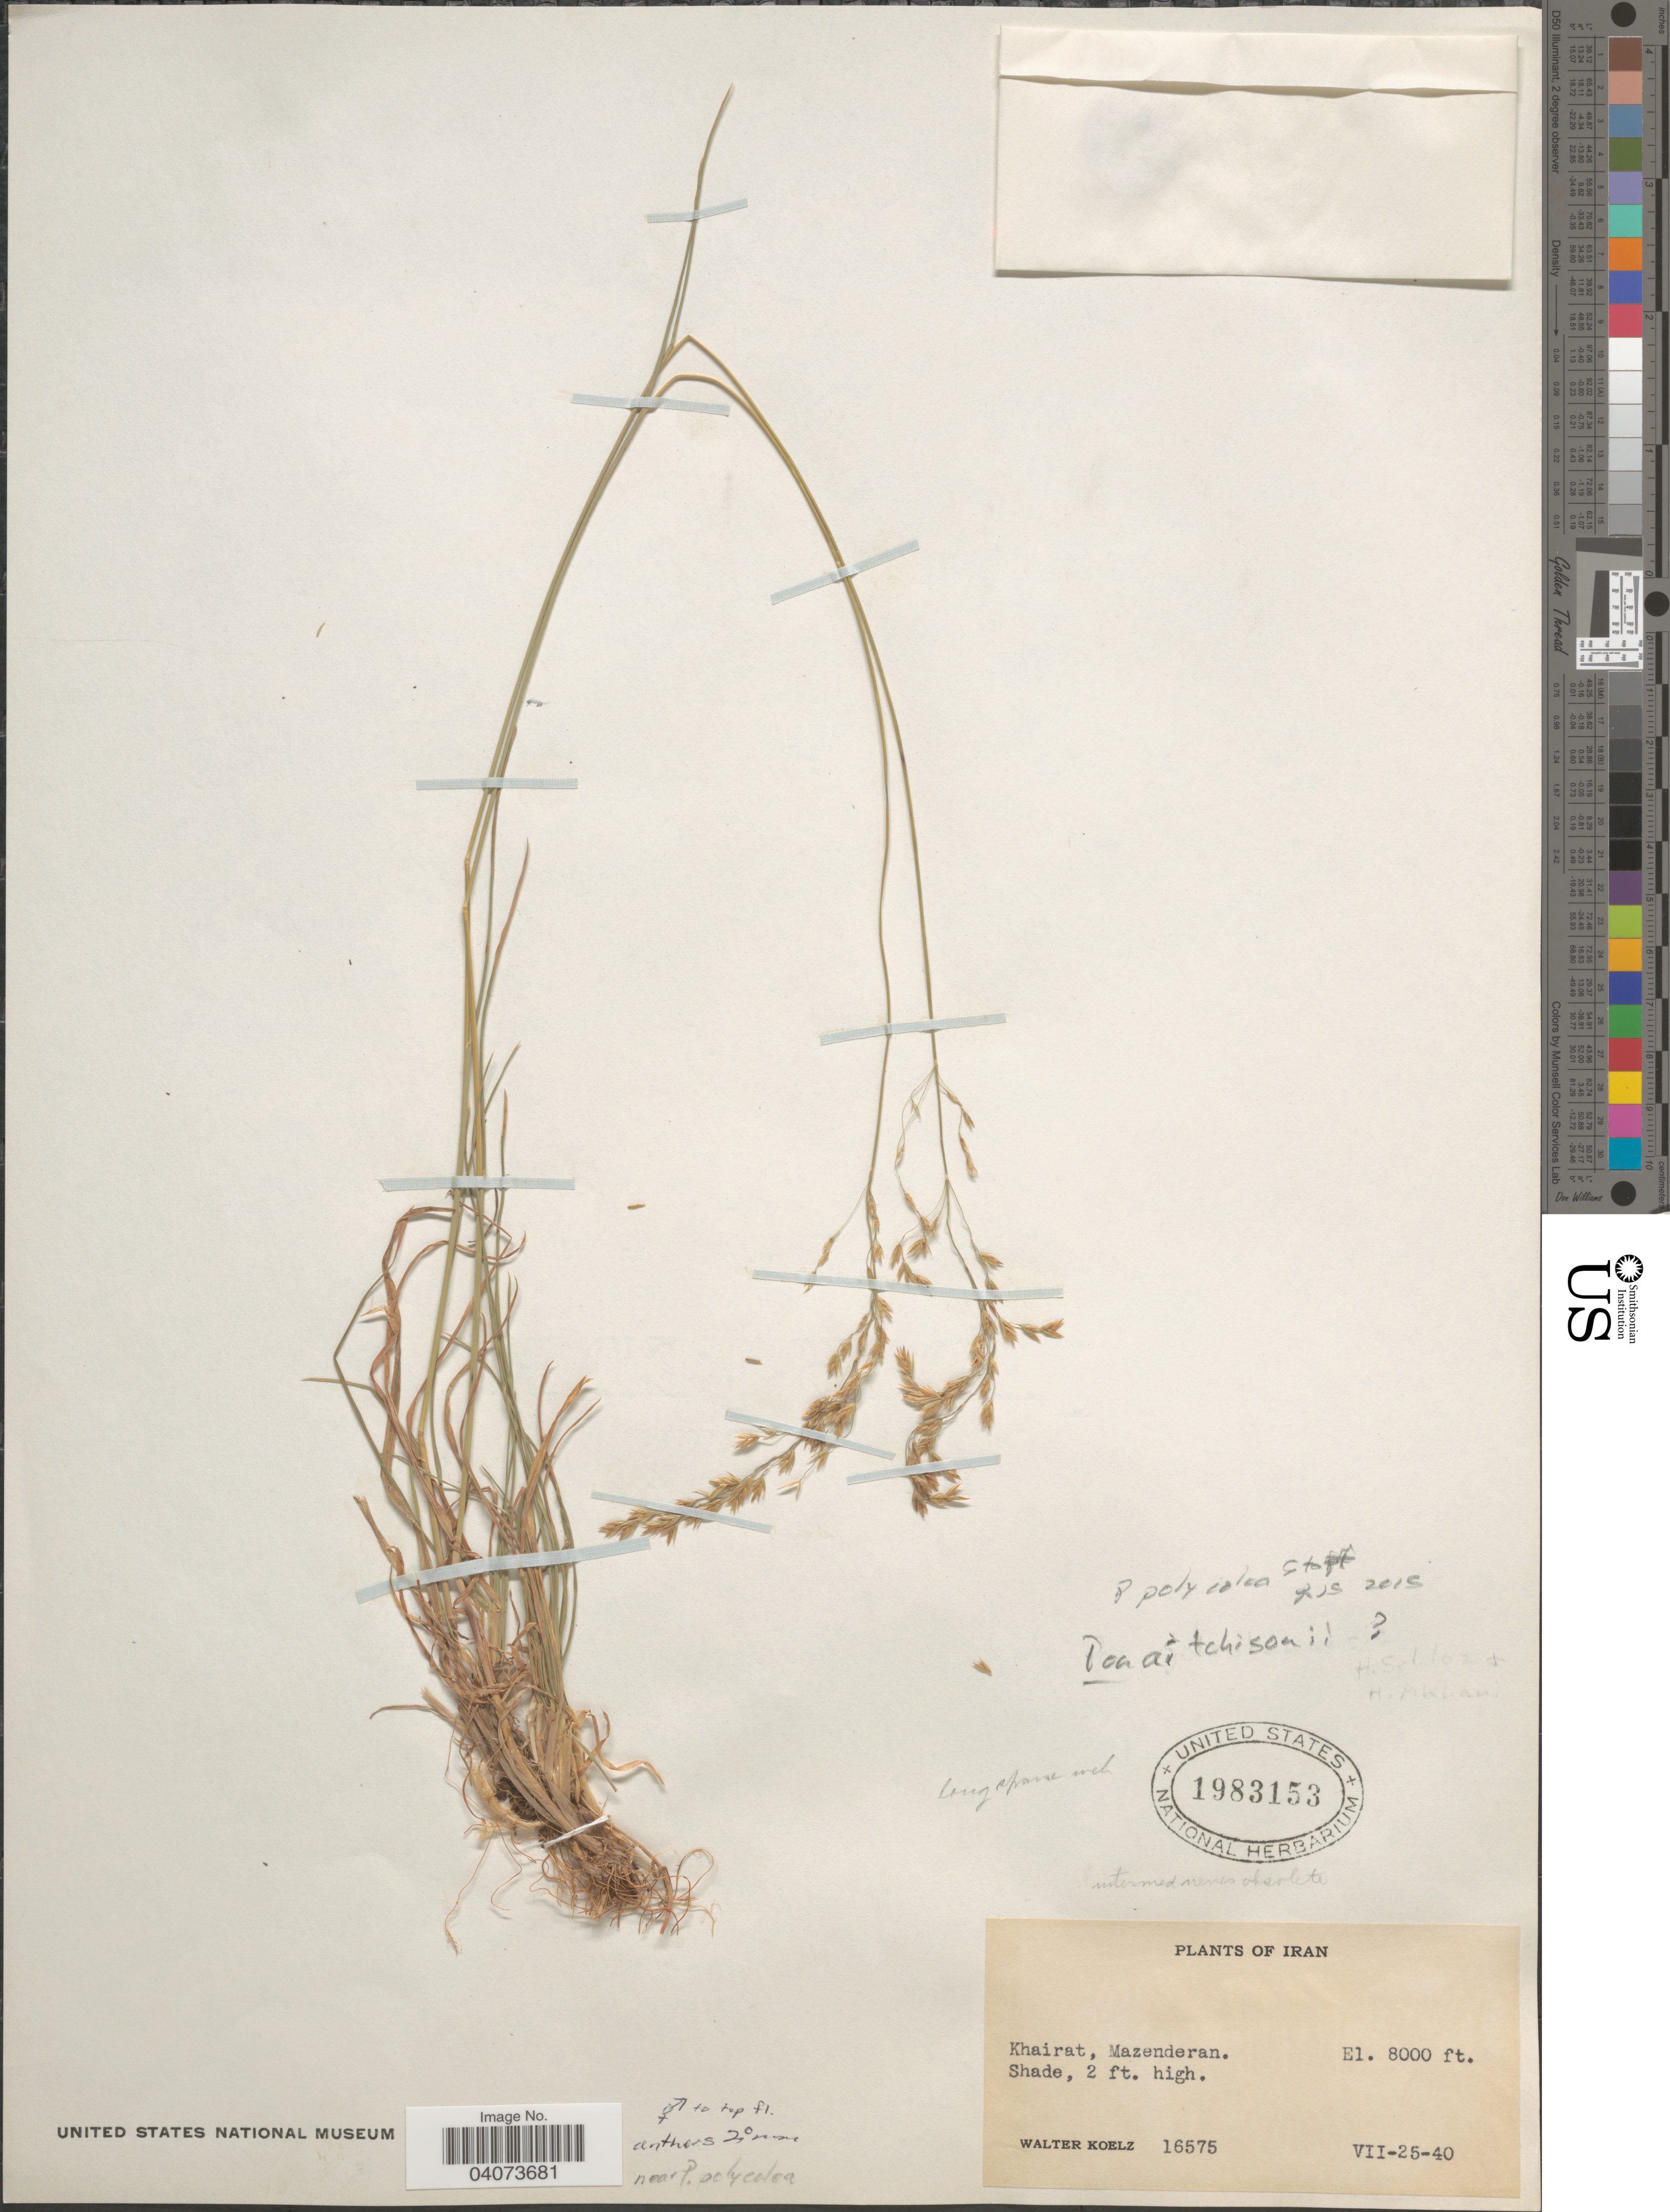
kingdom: Plantae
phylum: Tracheophyta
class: Liliopsida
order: Poales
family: Poaceae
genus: Poa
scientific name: Poa polycolea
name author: Stapf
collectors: W. N. Koelz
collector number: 16575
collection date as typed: Transcribed d/m/y: 25/7/40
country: Iran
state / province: Mazandaran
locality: Khairat, Mazederan.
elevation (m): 2438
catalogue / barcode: US 1983153